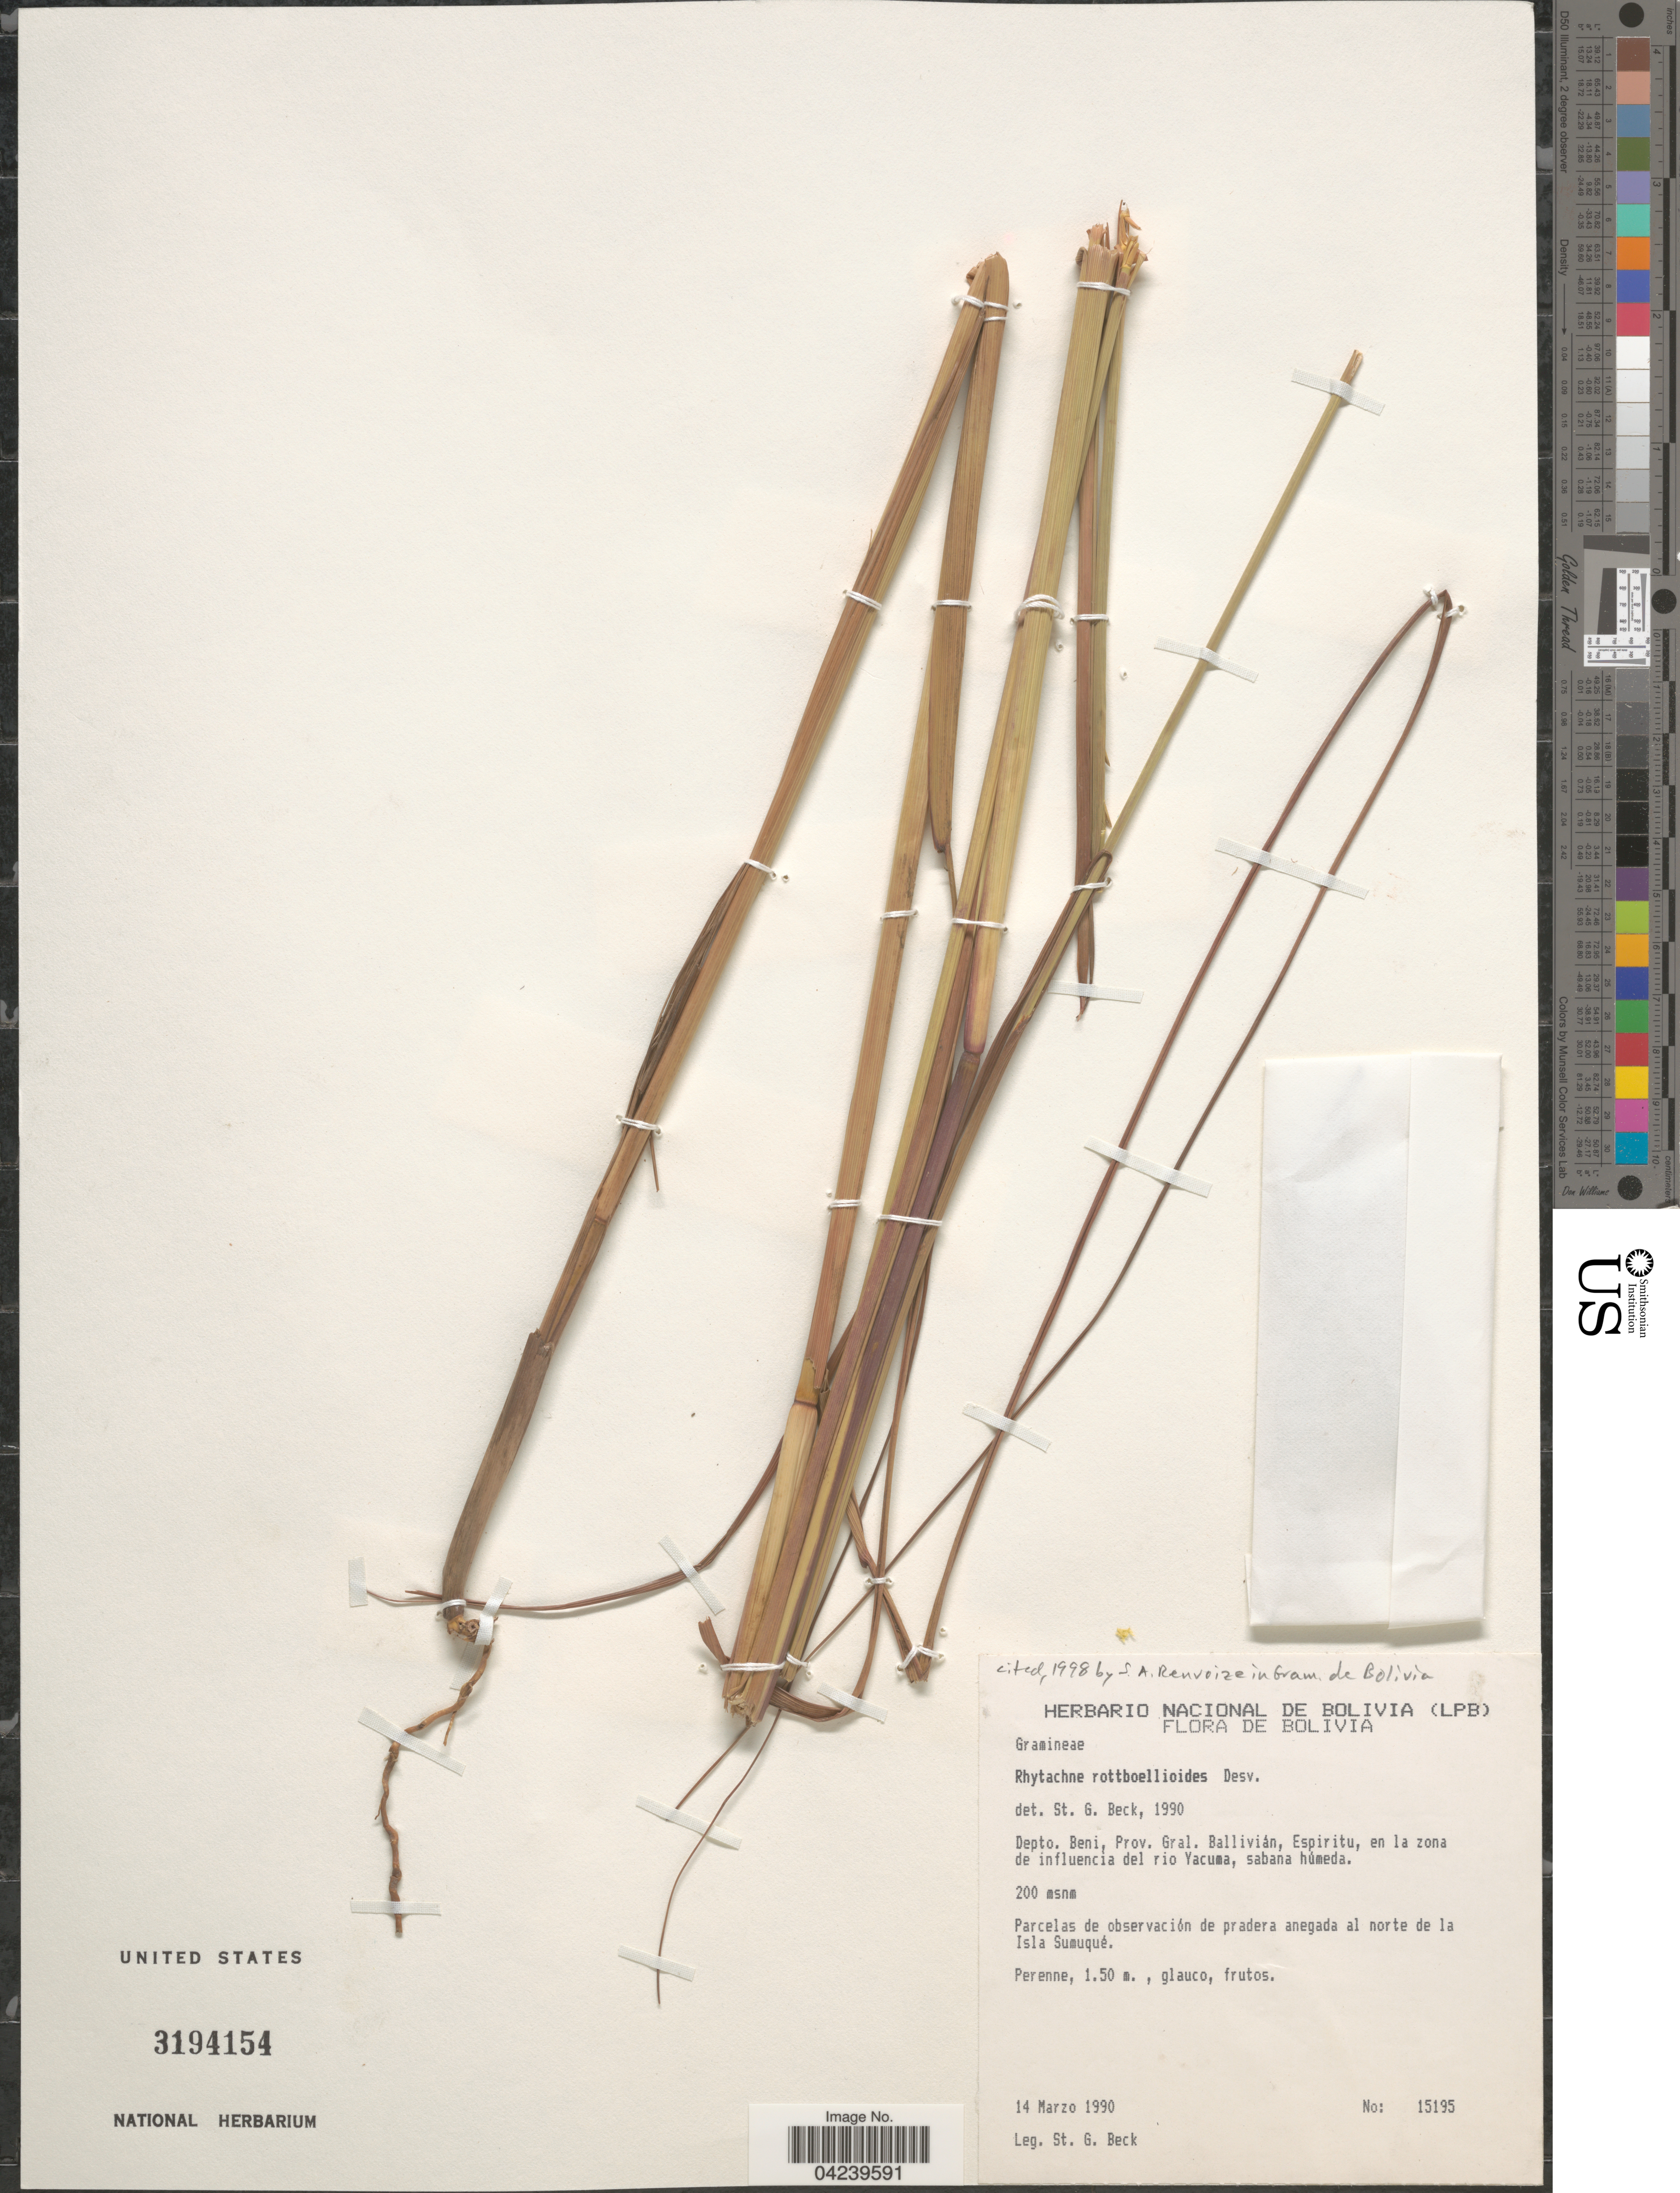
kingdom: Plantae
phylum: Tracheophyta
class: Liliopsida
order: Poales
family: Poaceae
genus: Rhytachne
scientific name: Rhytachne rottboellioides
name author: Desv.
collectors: S. G. Beck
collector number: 15195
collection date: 1990-03-14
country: Bolivia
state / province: Beni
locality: Depto. Beni, Prov. Gral. Balliván, Espiritu, en la zona de influencia del rio Yacuma, sabana húmeda.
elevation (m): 2000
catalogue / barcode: US 3194154